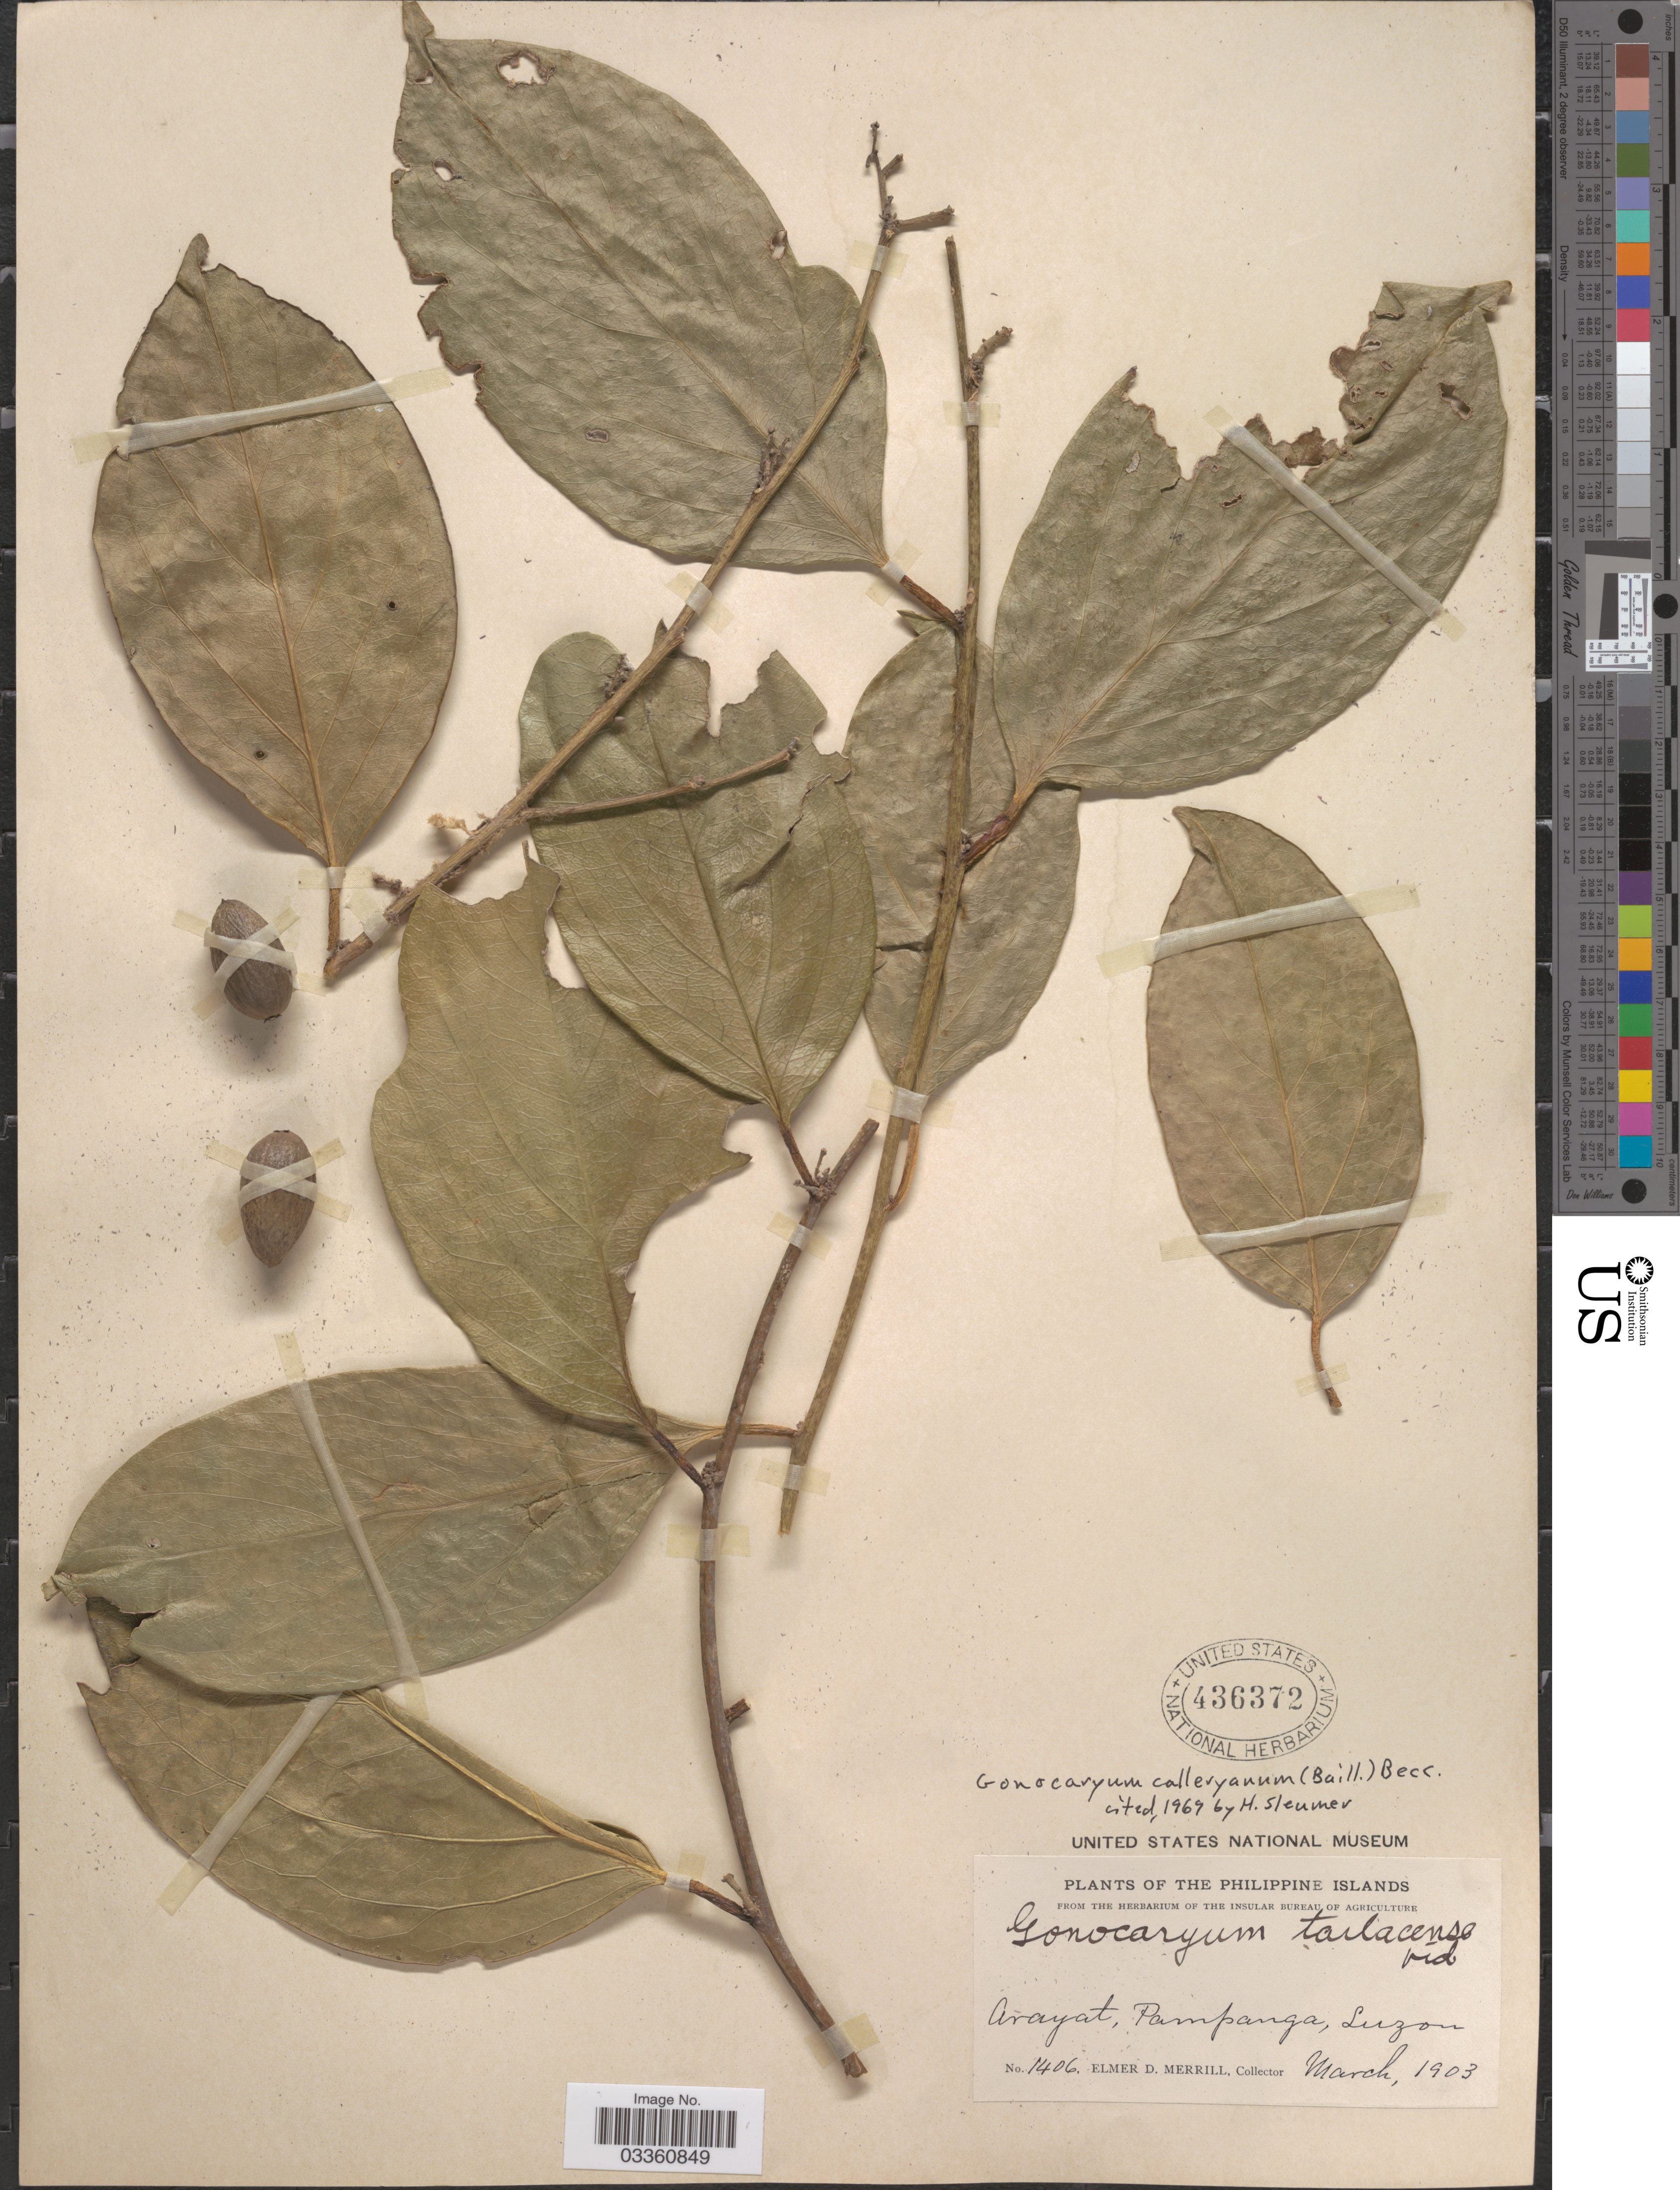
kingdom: Plantae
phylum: Tracheophyta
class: Magnoliopsida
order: Cardiopteridales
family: Cardiopteridaceae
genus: Gonocaryum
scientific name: Gonocaryum calleryanum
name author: (Baill.) Becc.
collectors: E. D. Merrill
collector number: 1406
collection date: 1903-03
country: Philippines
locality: Arayat, Pampanga, Luzon.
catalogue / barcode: US 436372